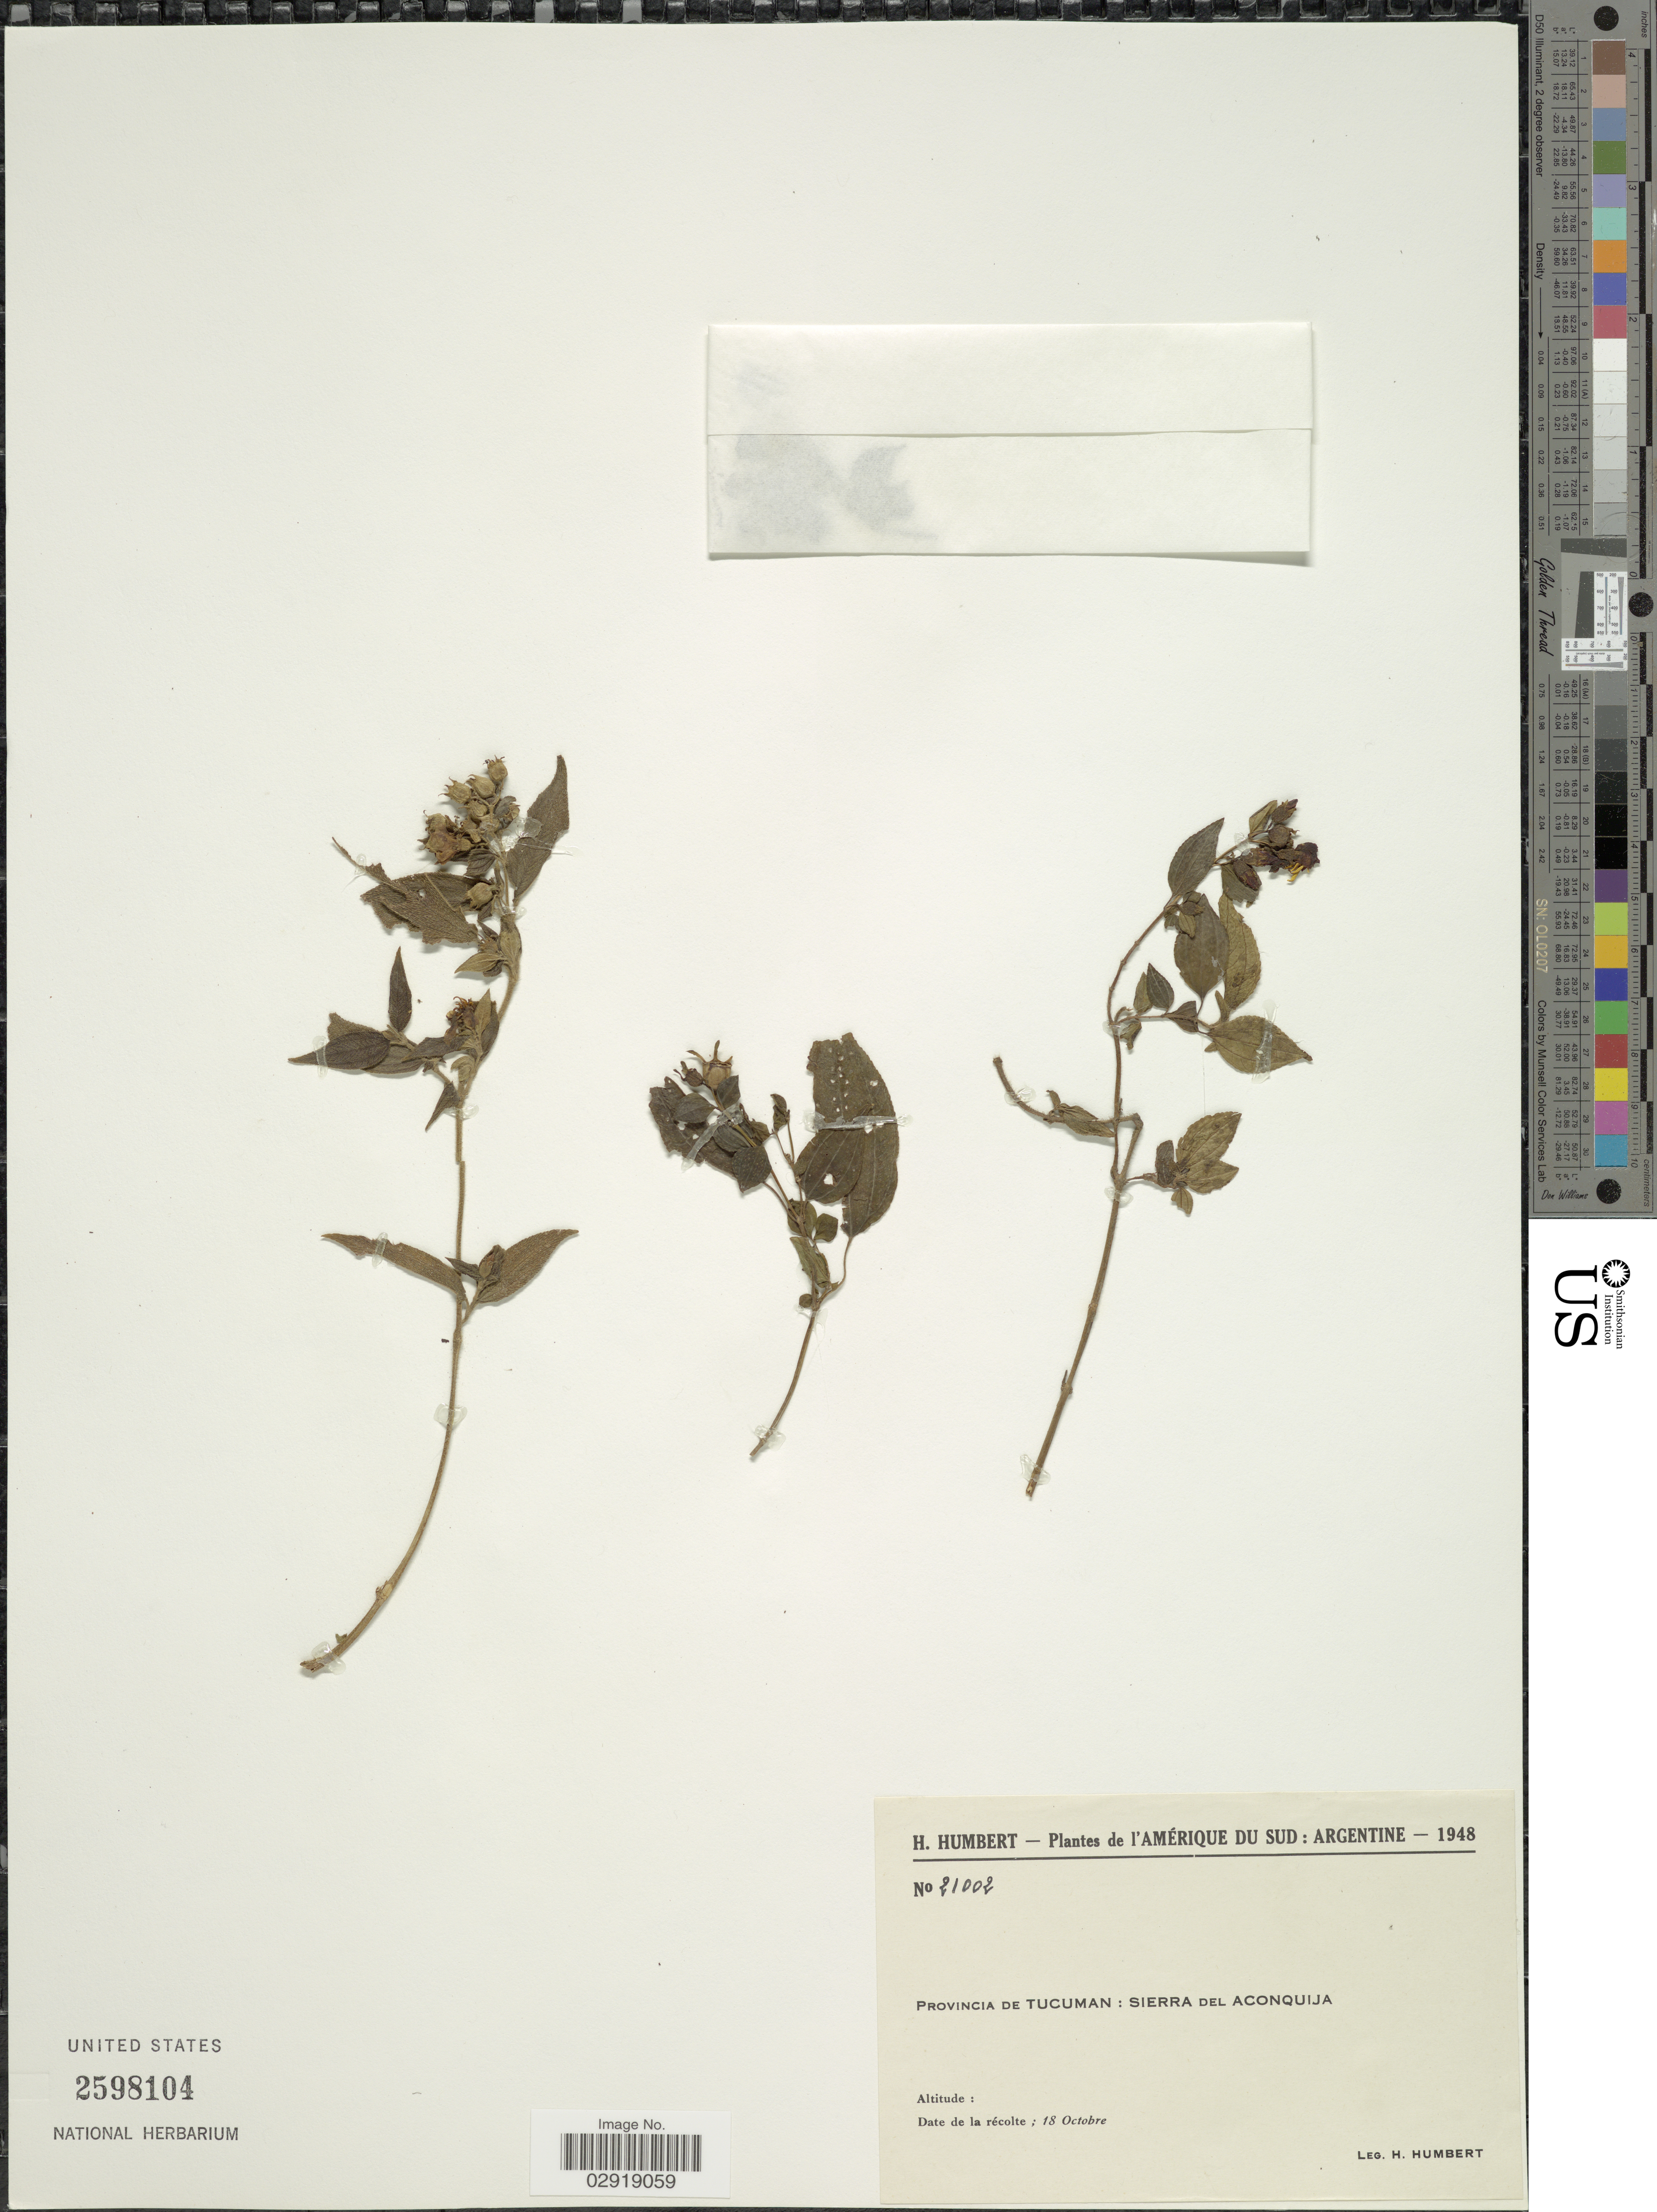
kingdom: Plantae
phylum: Tracheophyta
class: Magnoliopsida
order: Myrtales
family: Melastomataceae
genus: Chaetogastra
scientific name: Chaetogastra sp.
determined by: Michelangeli, F. A.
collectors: H. Humbert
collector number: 21002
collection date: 1948-10-18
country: Argentina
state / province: Tucuman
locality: I'Amérique Du Sud. Sierra Del Aconquija.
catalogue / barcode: US 2598104